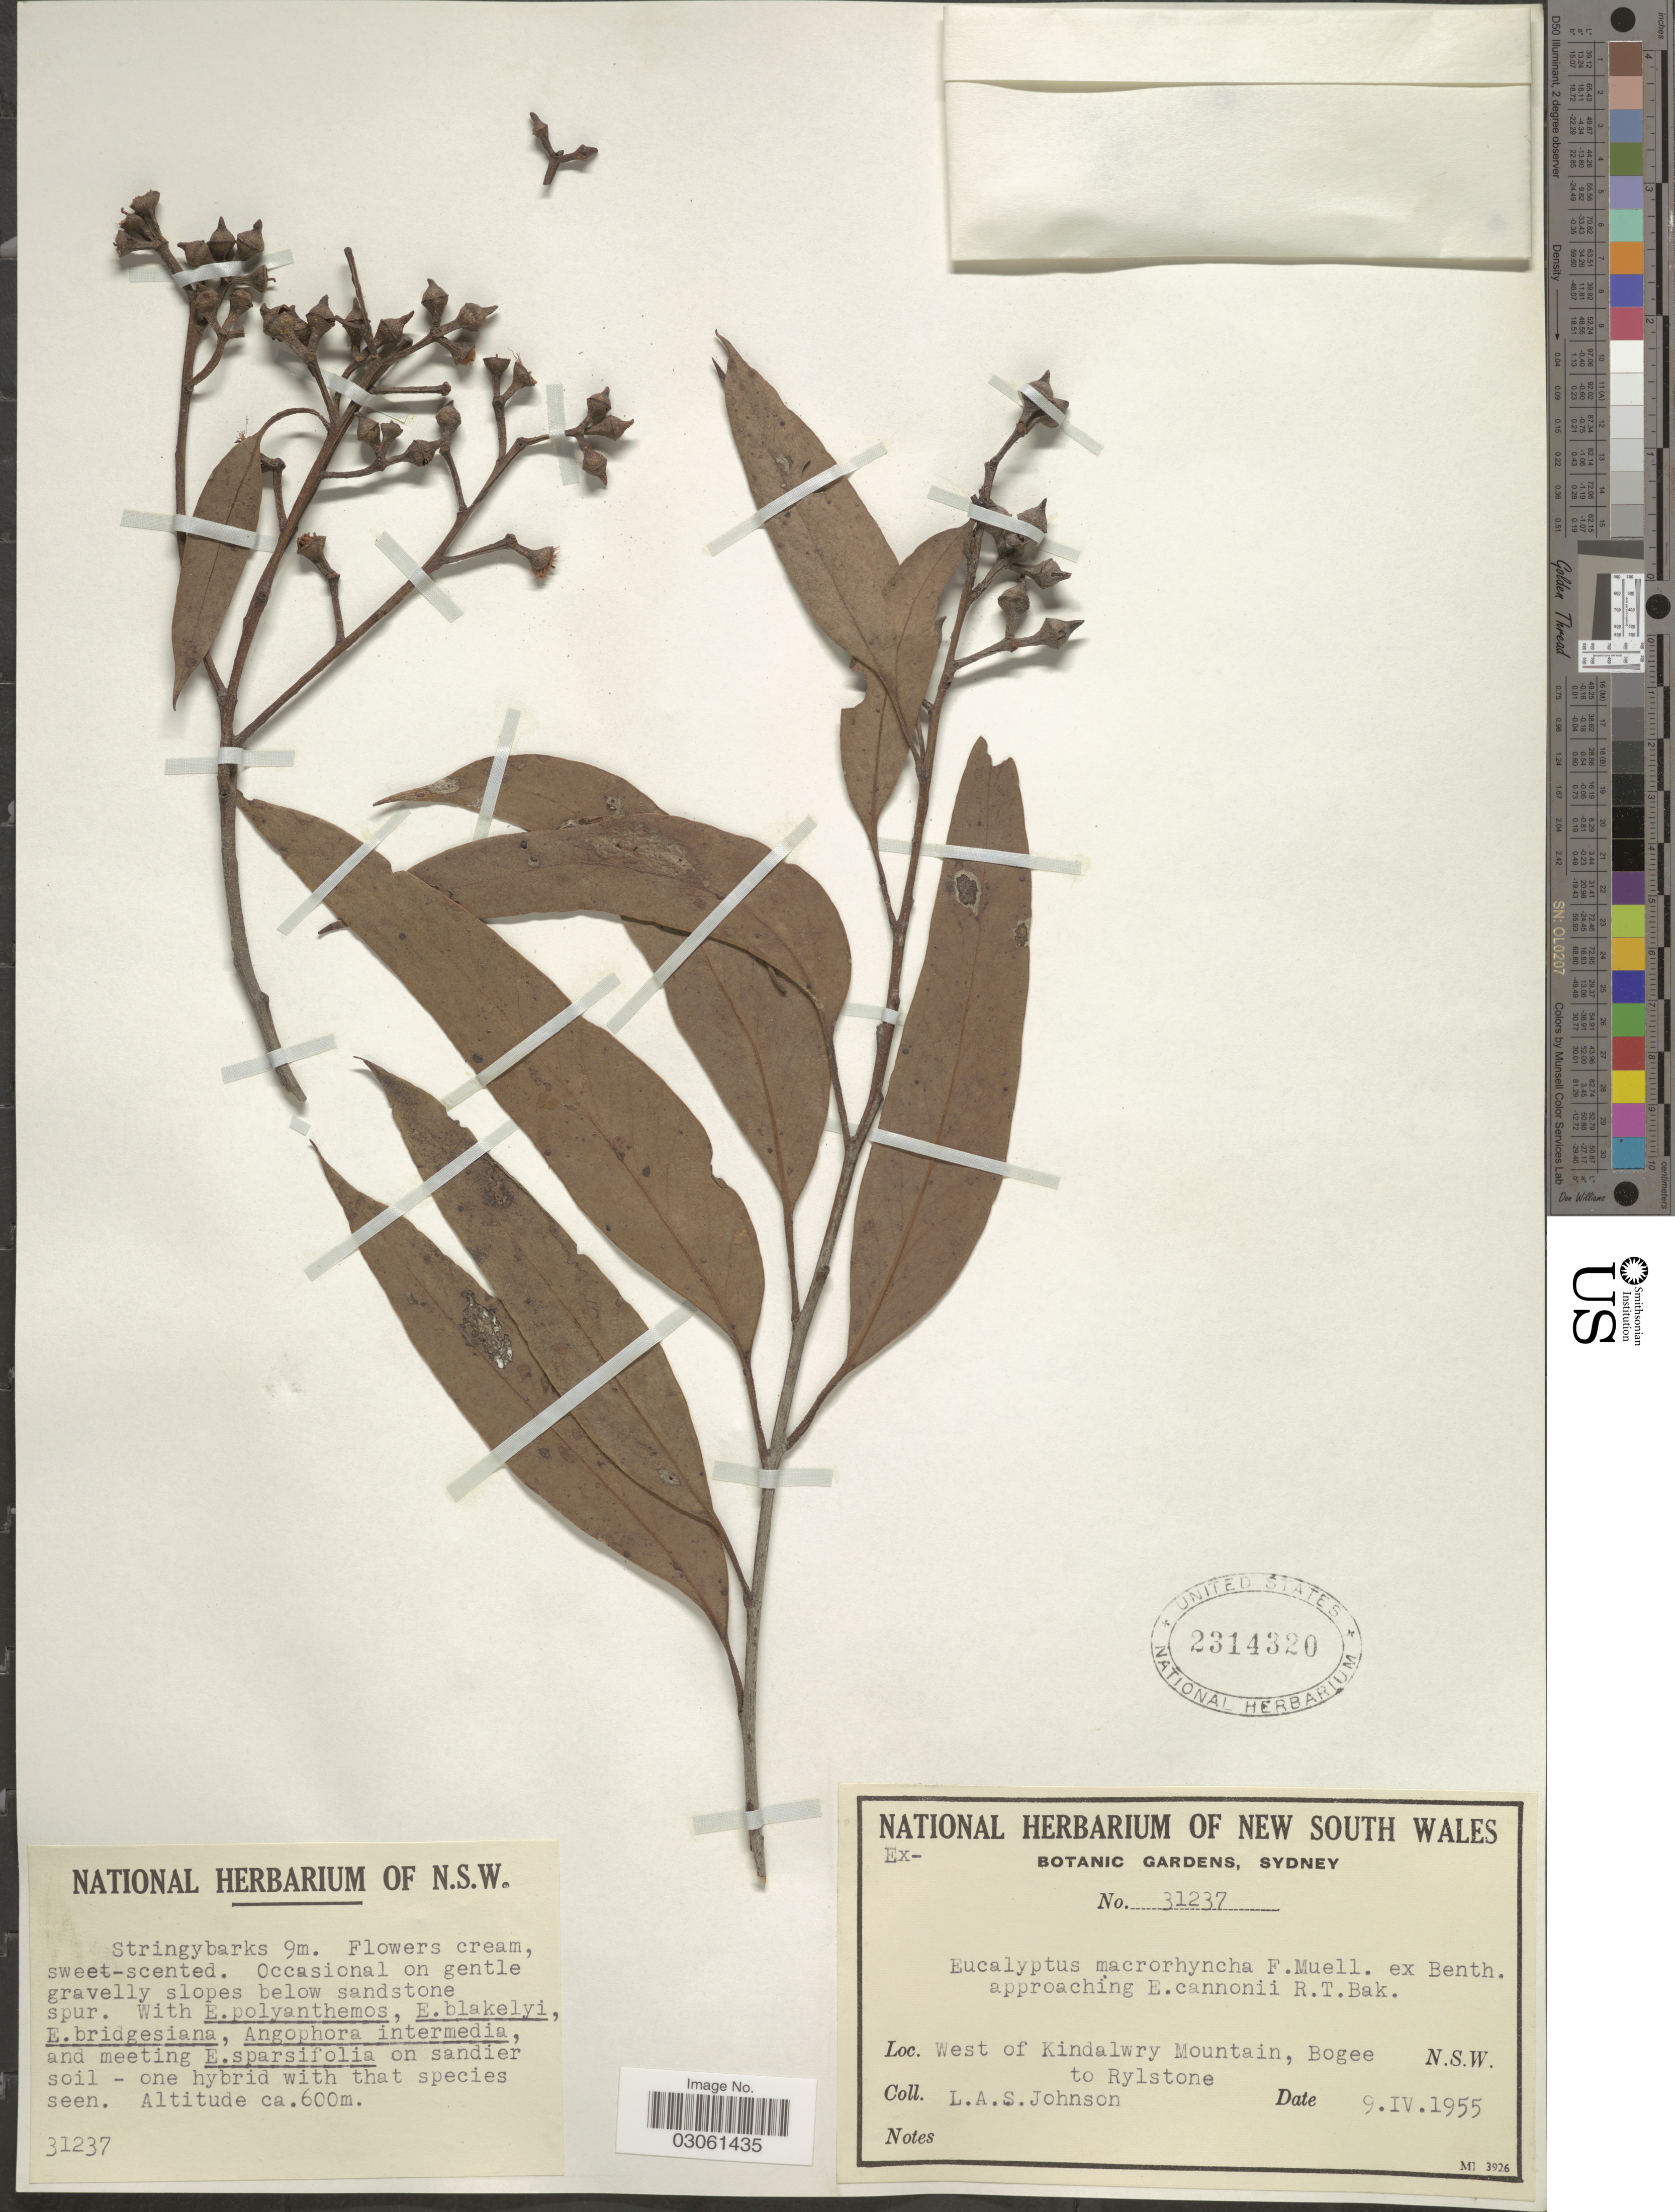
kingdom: Plantae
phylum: Tracheophyta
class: Magnoliopsida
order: Myrtales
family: Myrtaceae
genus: Eucalyptus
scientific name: Eucalyptus macrorhyncha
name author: F. Muell. ex Benth.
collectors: L. A. S. Johnson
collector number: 31237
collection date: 1955-04-09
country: Australia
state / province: New South Wales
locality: West of Kindalwry Mountain, Bogee to Rylstone. N. S. W.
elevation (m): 600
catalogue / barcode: US 2314320